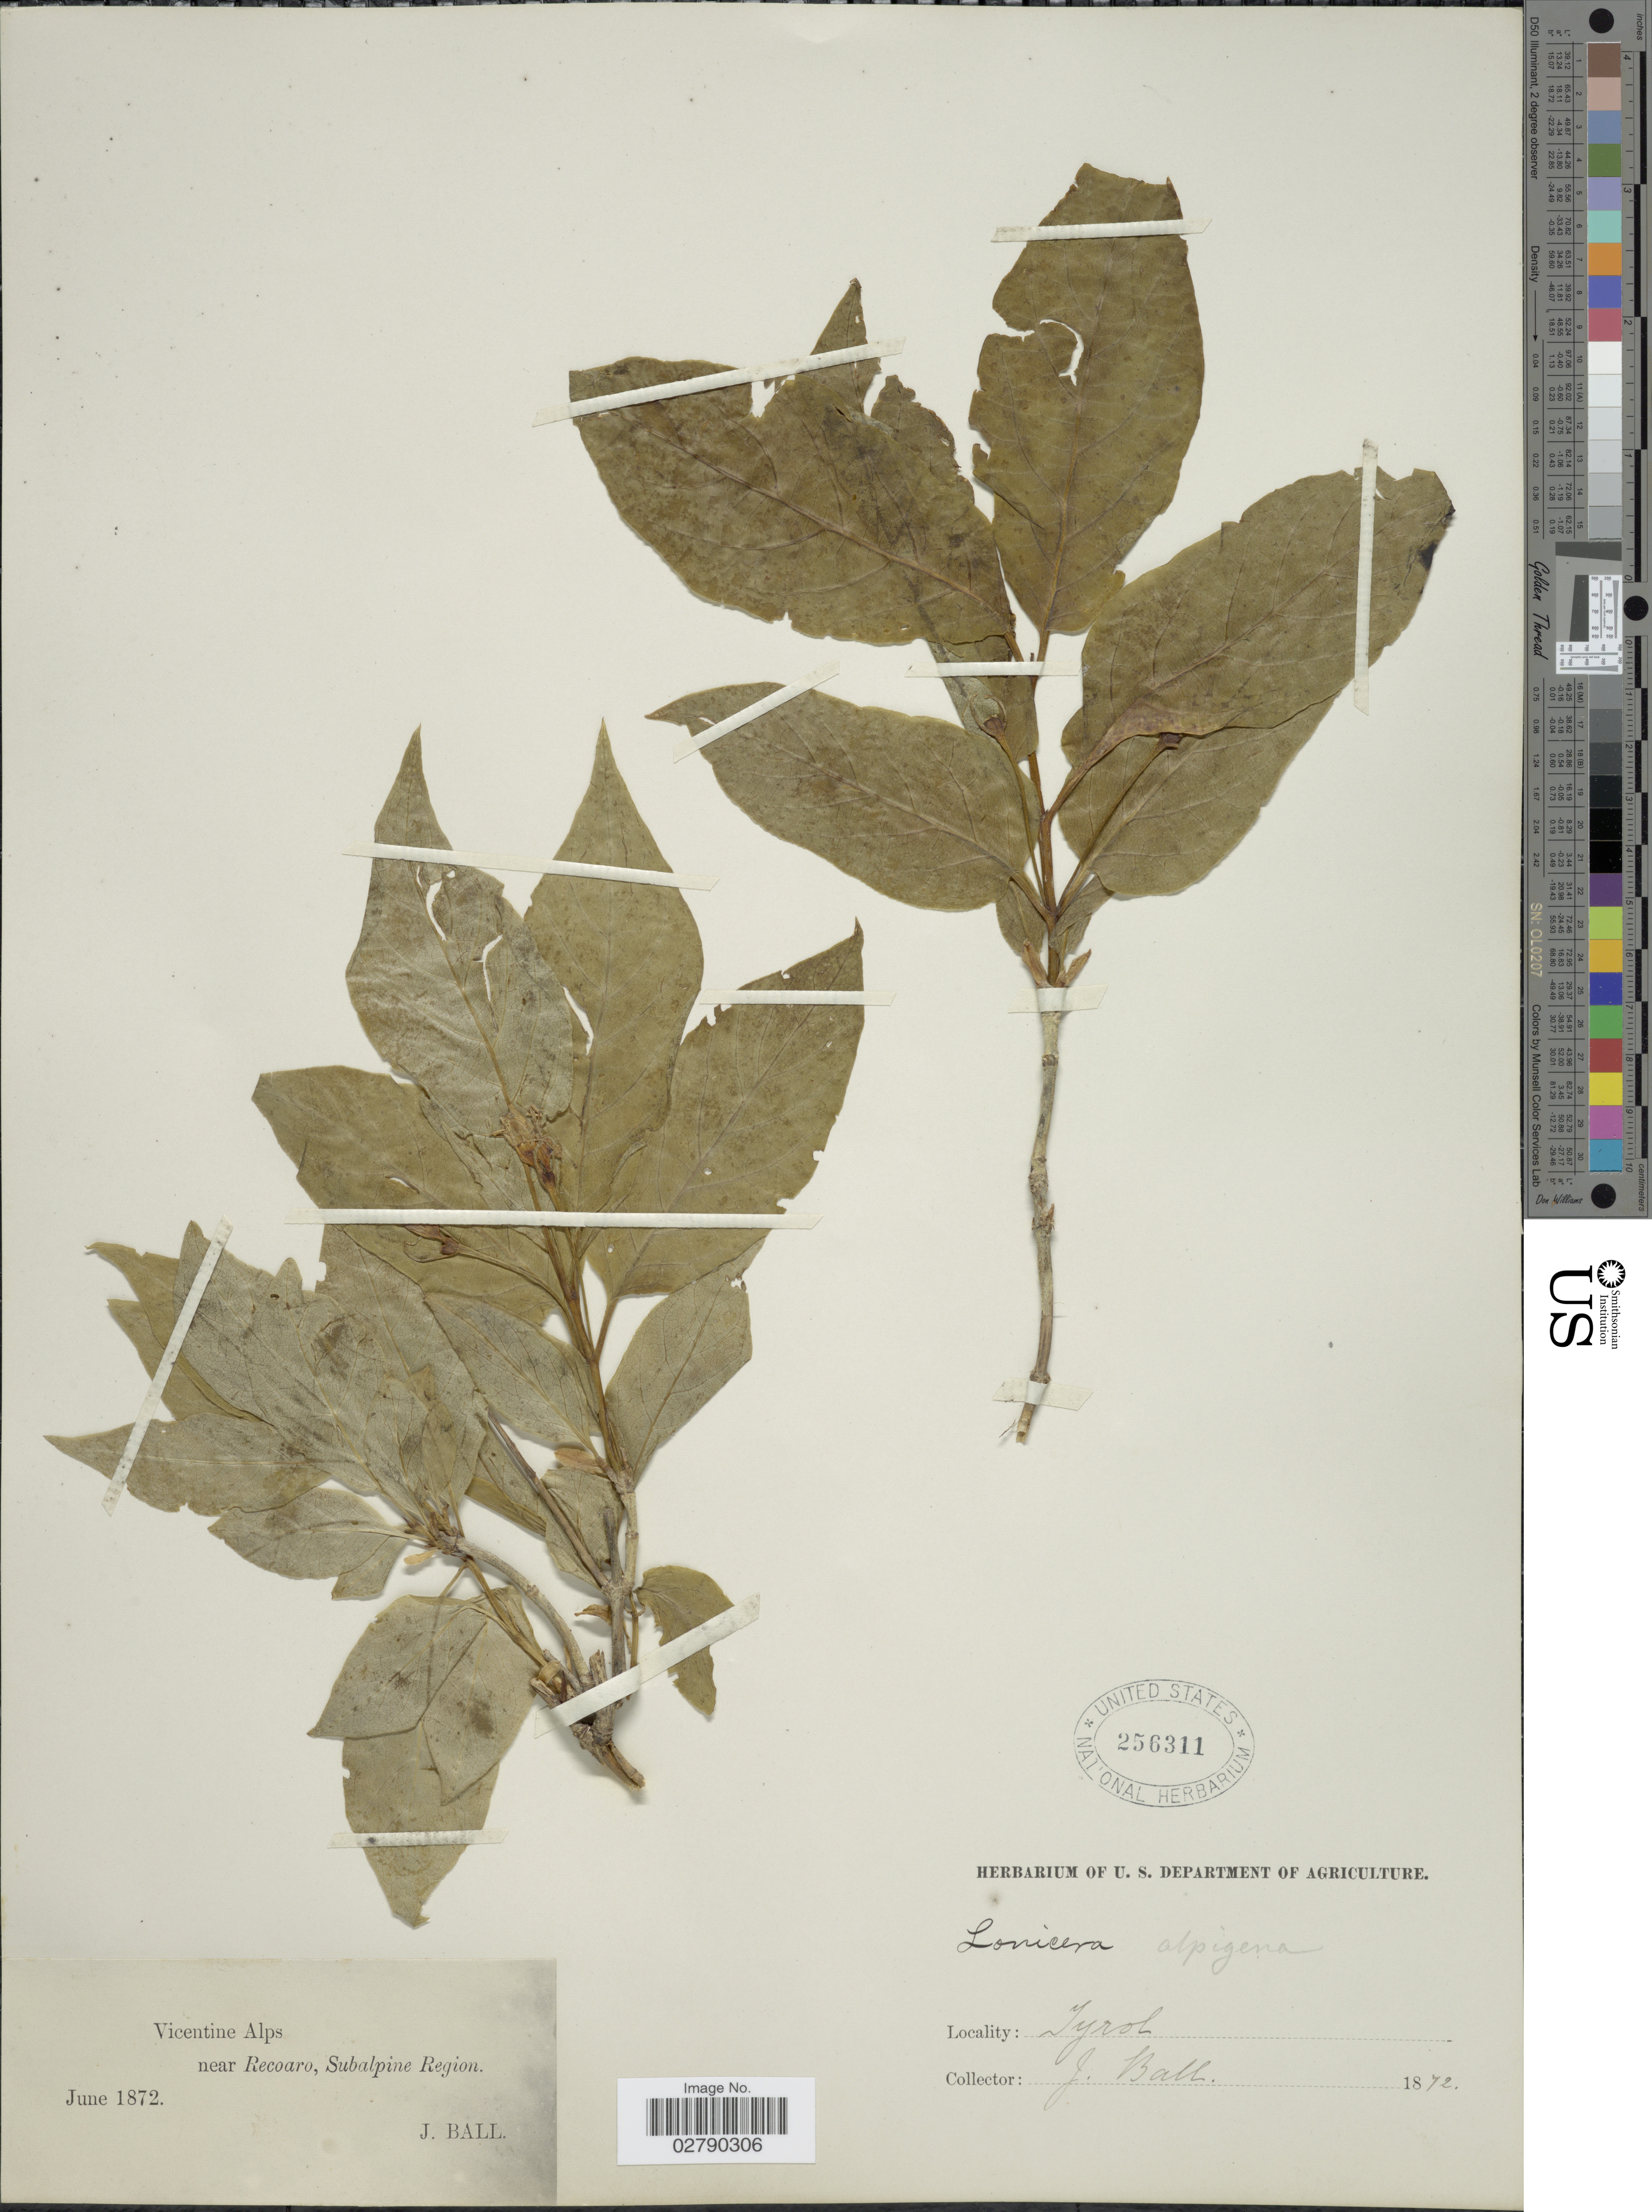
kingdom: Plantae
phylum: Tracheophyta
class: Magnoliopsida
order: Dipsacales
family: Caprifoliaceae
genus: Leycesteria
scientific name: Leycesteria alpigena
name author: L.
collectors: J. Ball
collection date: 1872-06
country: Italy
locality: Vicentine Alps, near Recoaro, Subalpine Region. Tyrol.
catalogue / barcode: US 256311